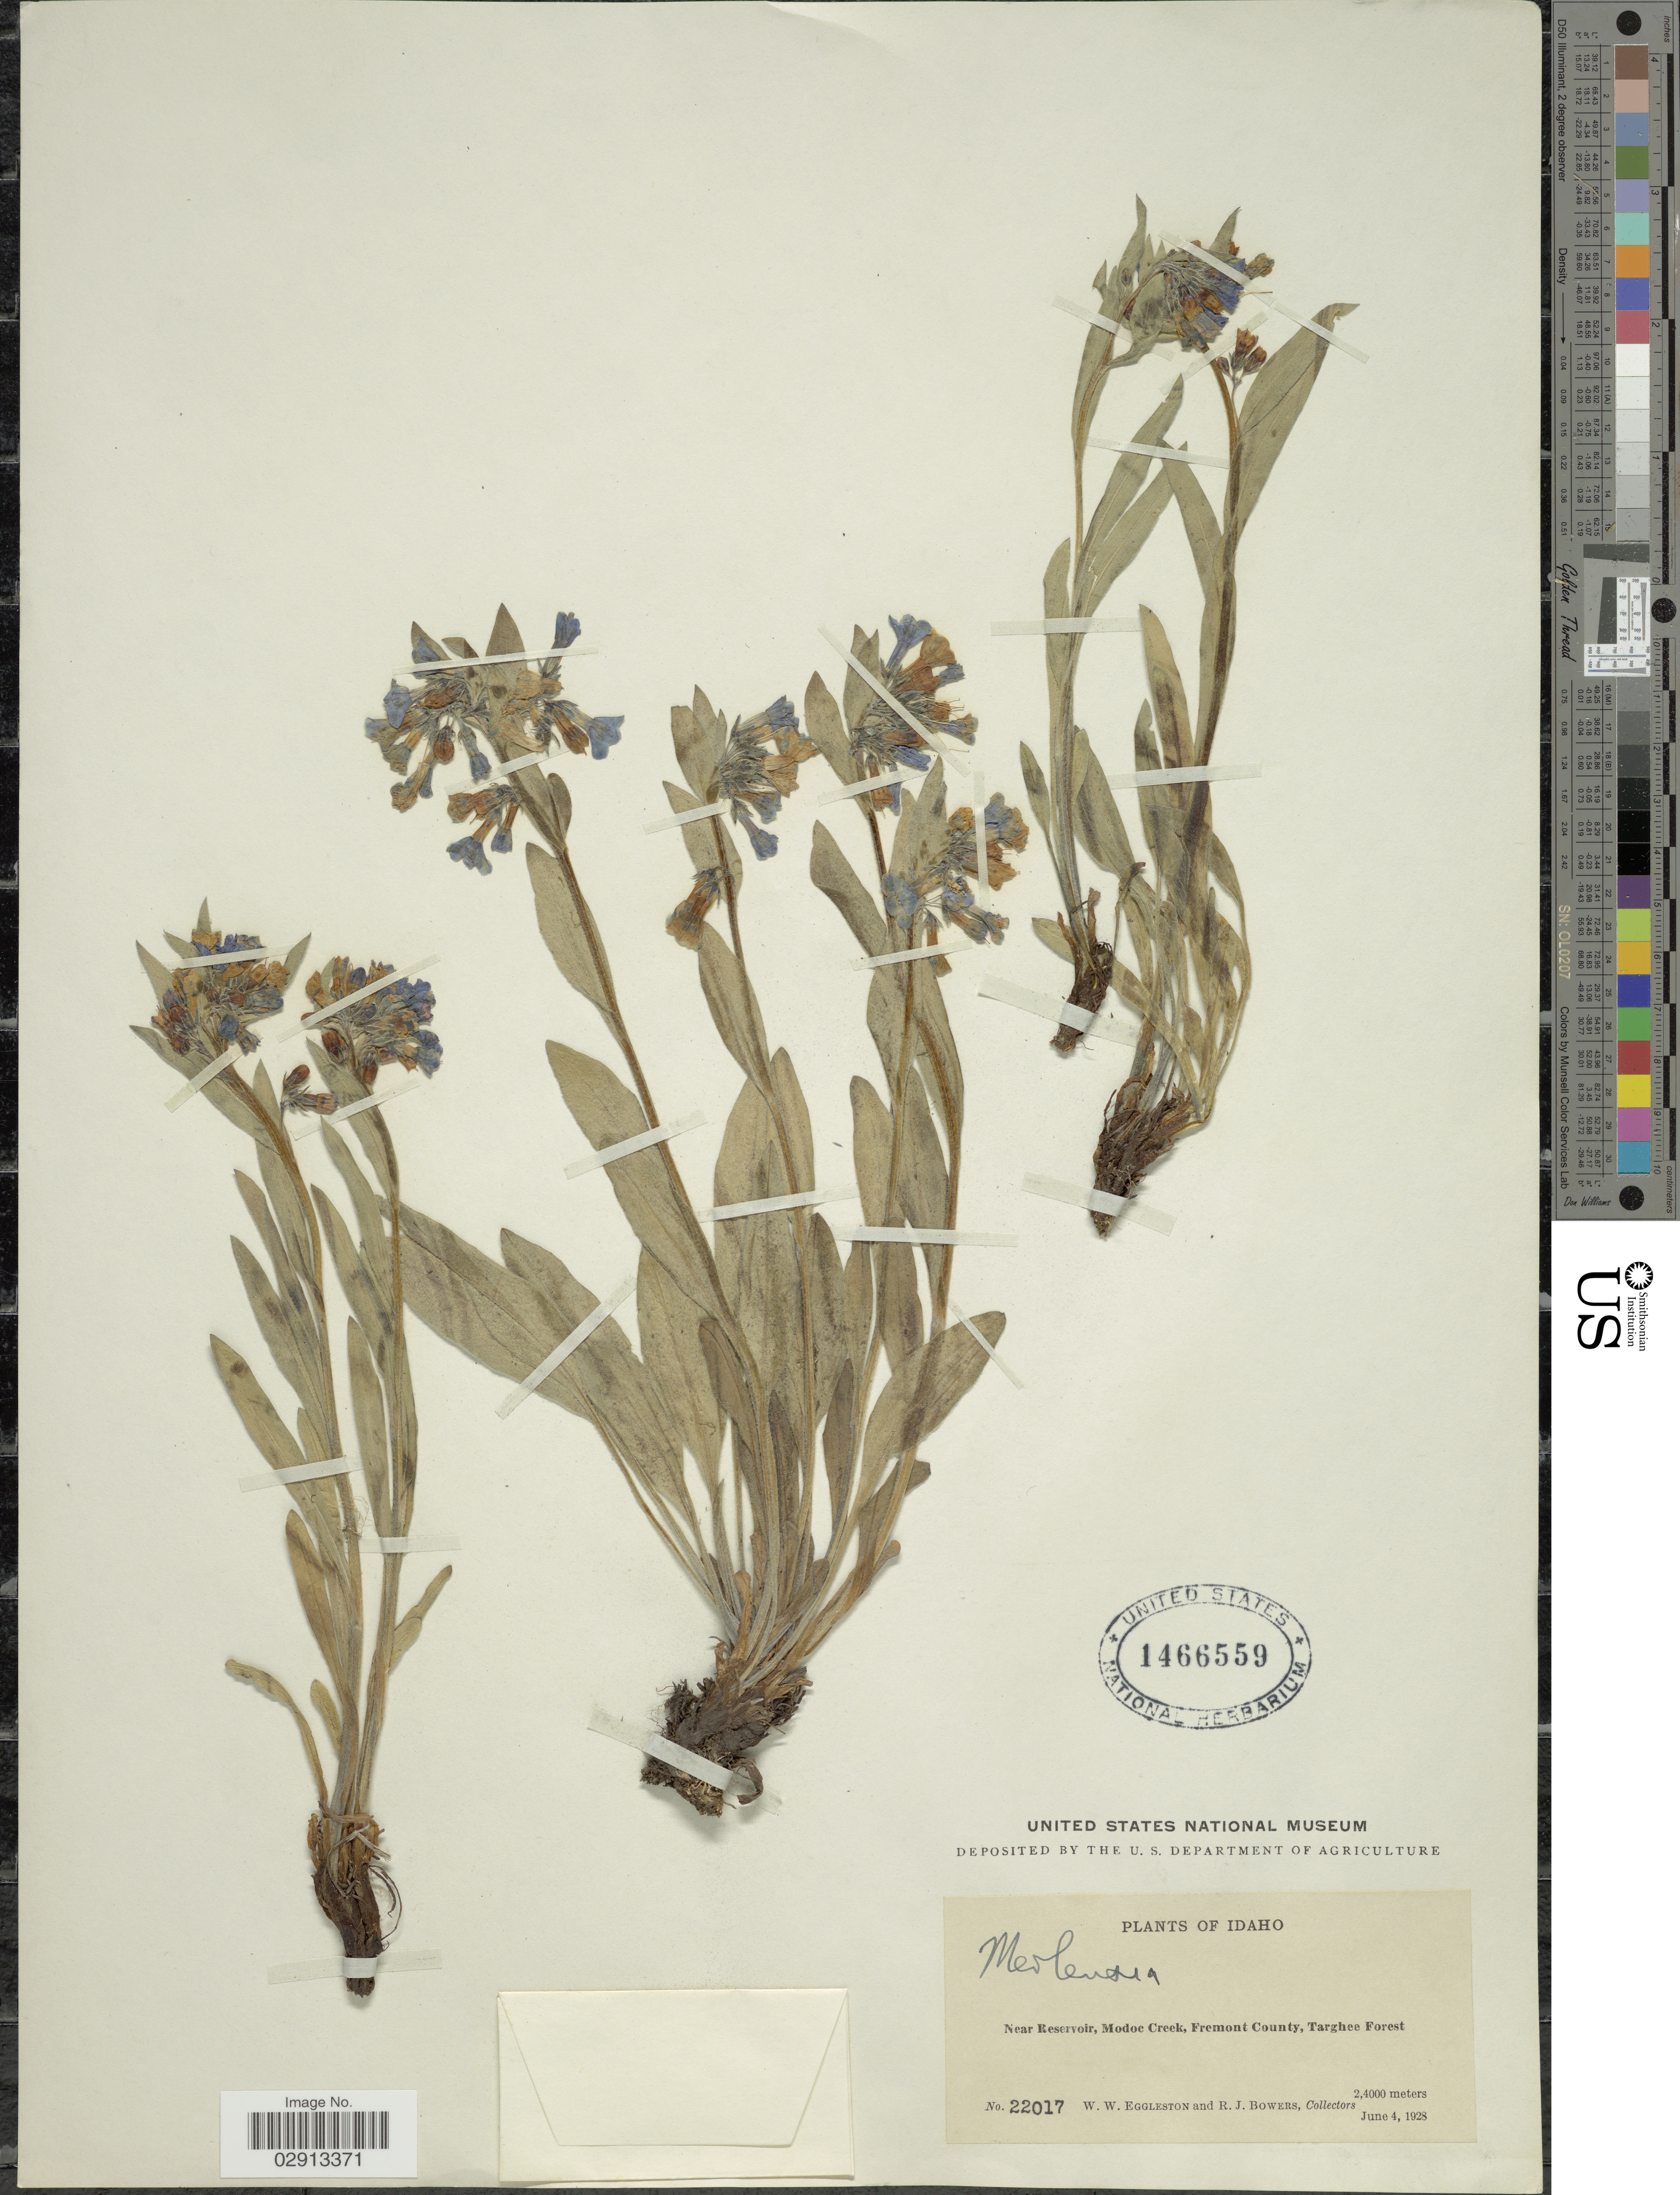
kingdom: Plantae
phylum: Tracheophyta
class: Magnoliopsida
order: Boraginales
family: Boraginaceae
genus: Mertensia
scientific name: Mertensia sp.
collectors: W. W. Eggleston & R. Bowers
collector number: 22017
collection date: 1928-06-04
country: United States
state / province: Idaho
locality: Near Reservoir, Modoc Creek, Fremont County, Targhee Forest.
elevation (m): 24000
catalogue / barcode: US 1466559